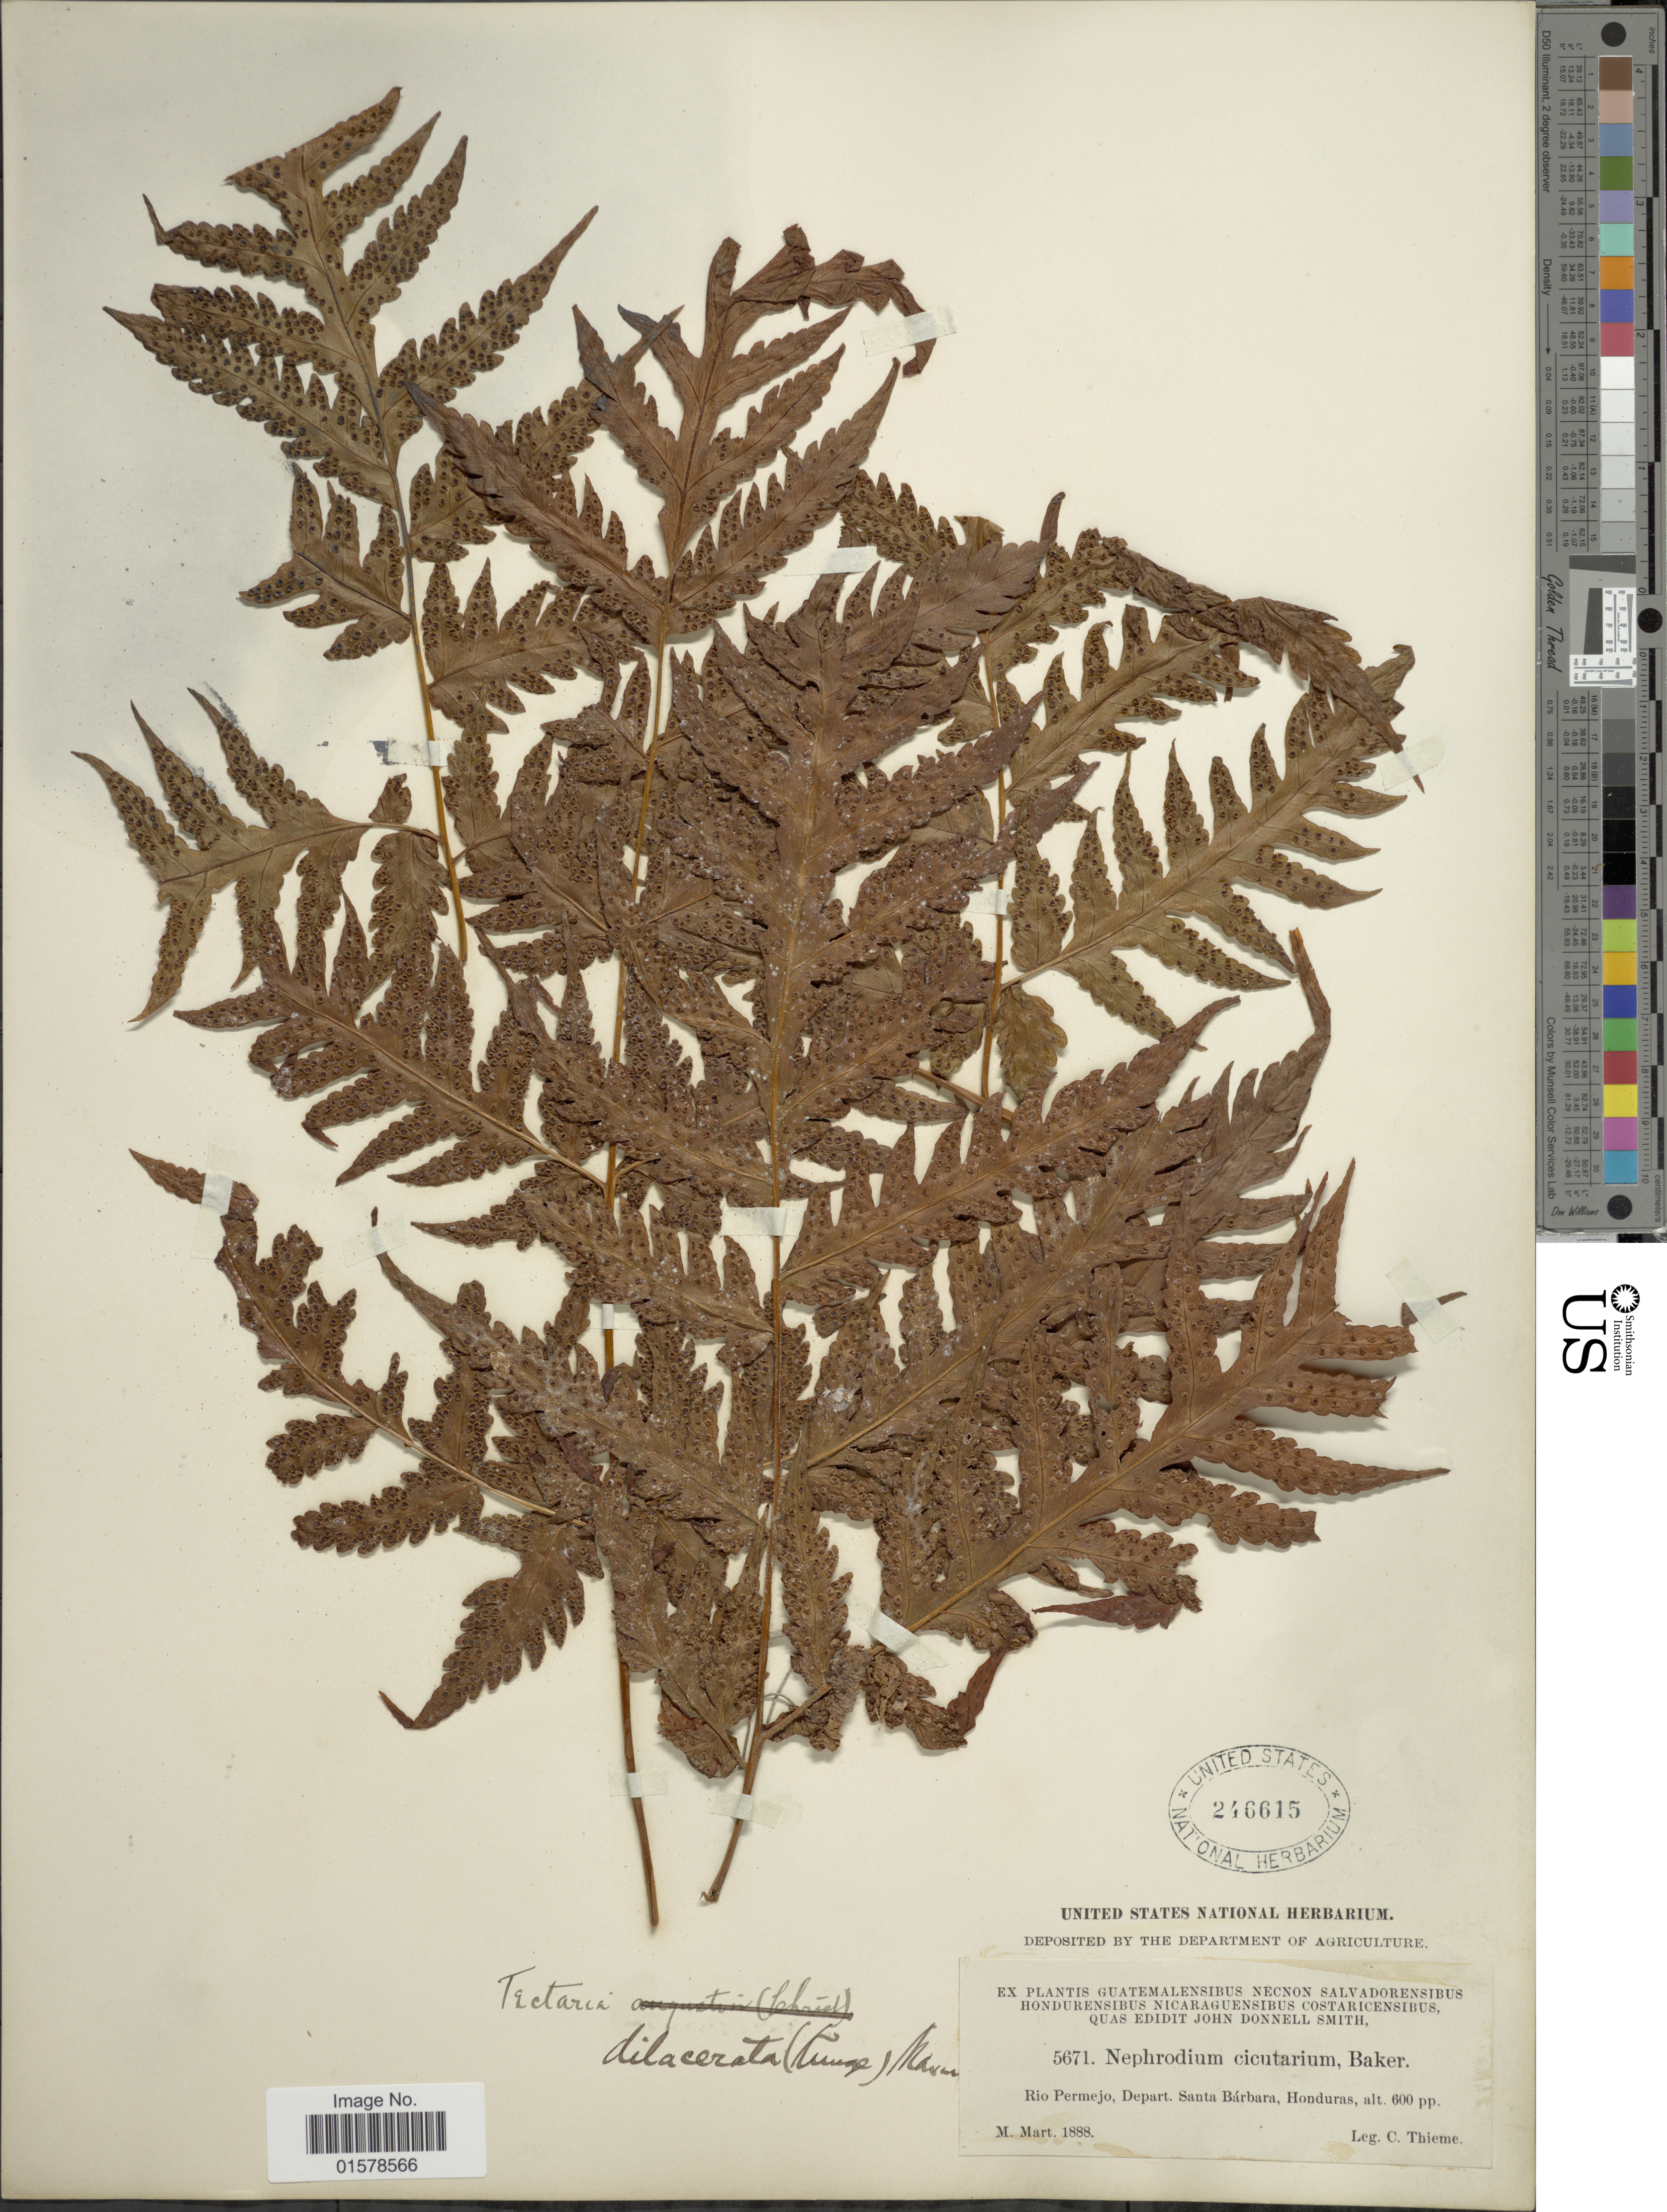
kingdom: Plantae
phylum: Tracheophyta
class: Polypodiopsida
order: Polypodiales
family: Tectariaceae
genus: Tectaria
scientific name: Tectaria mexicana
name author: (Fée) C.V. Morton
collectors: C. Thieme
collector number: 5671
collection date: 1888-03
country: Honduras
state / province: Santa Bárbara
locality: Rio Permejo, Department of Santa Barbara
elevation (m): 183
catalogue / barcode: US 246615